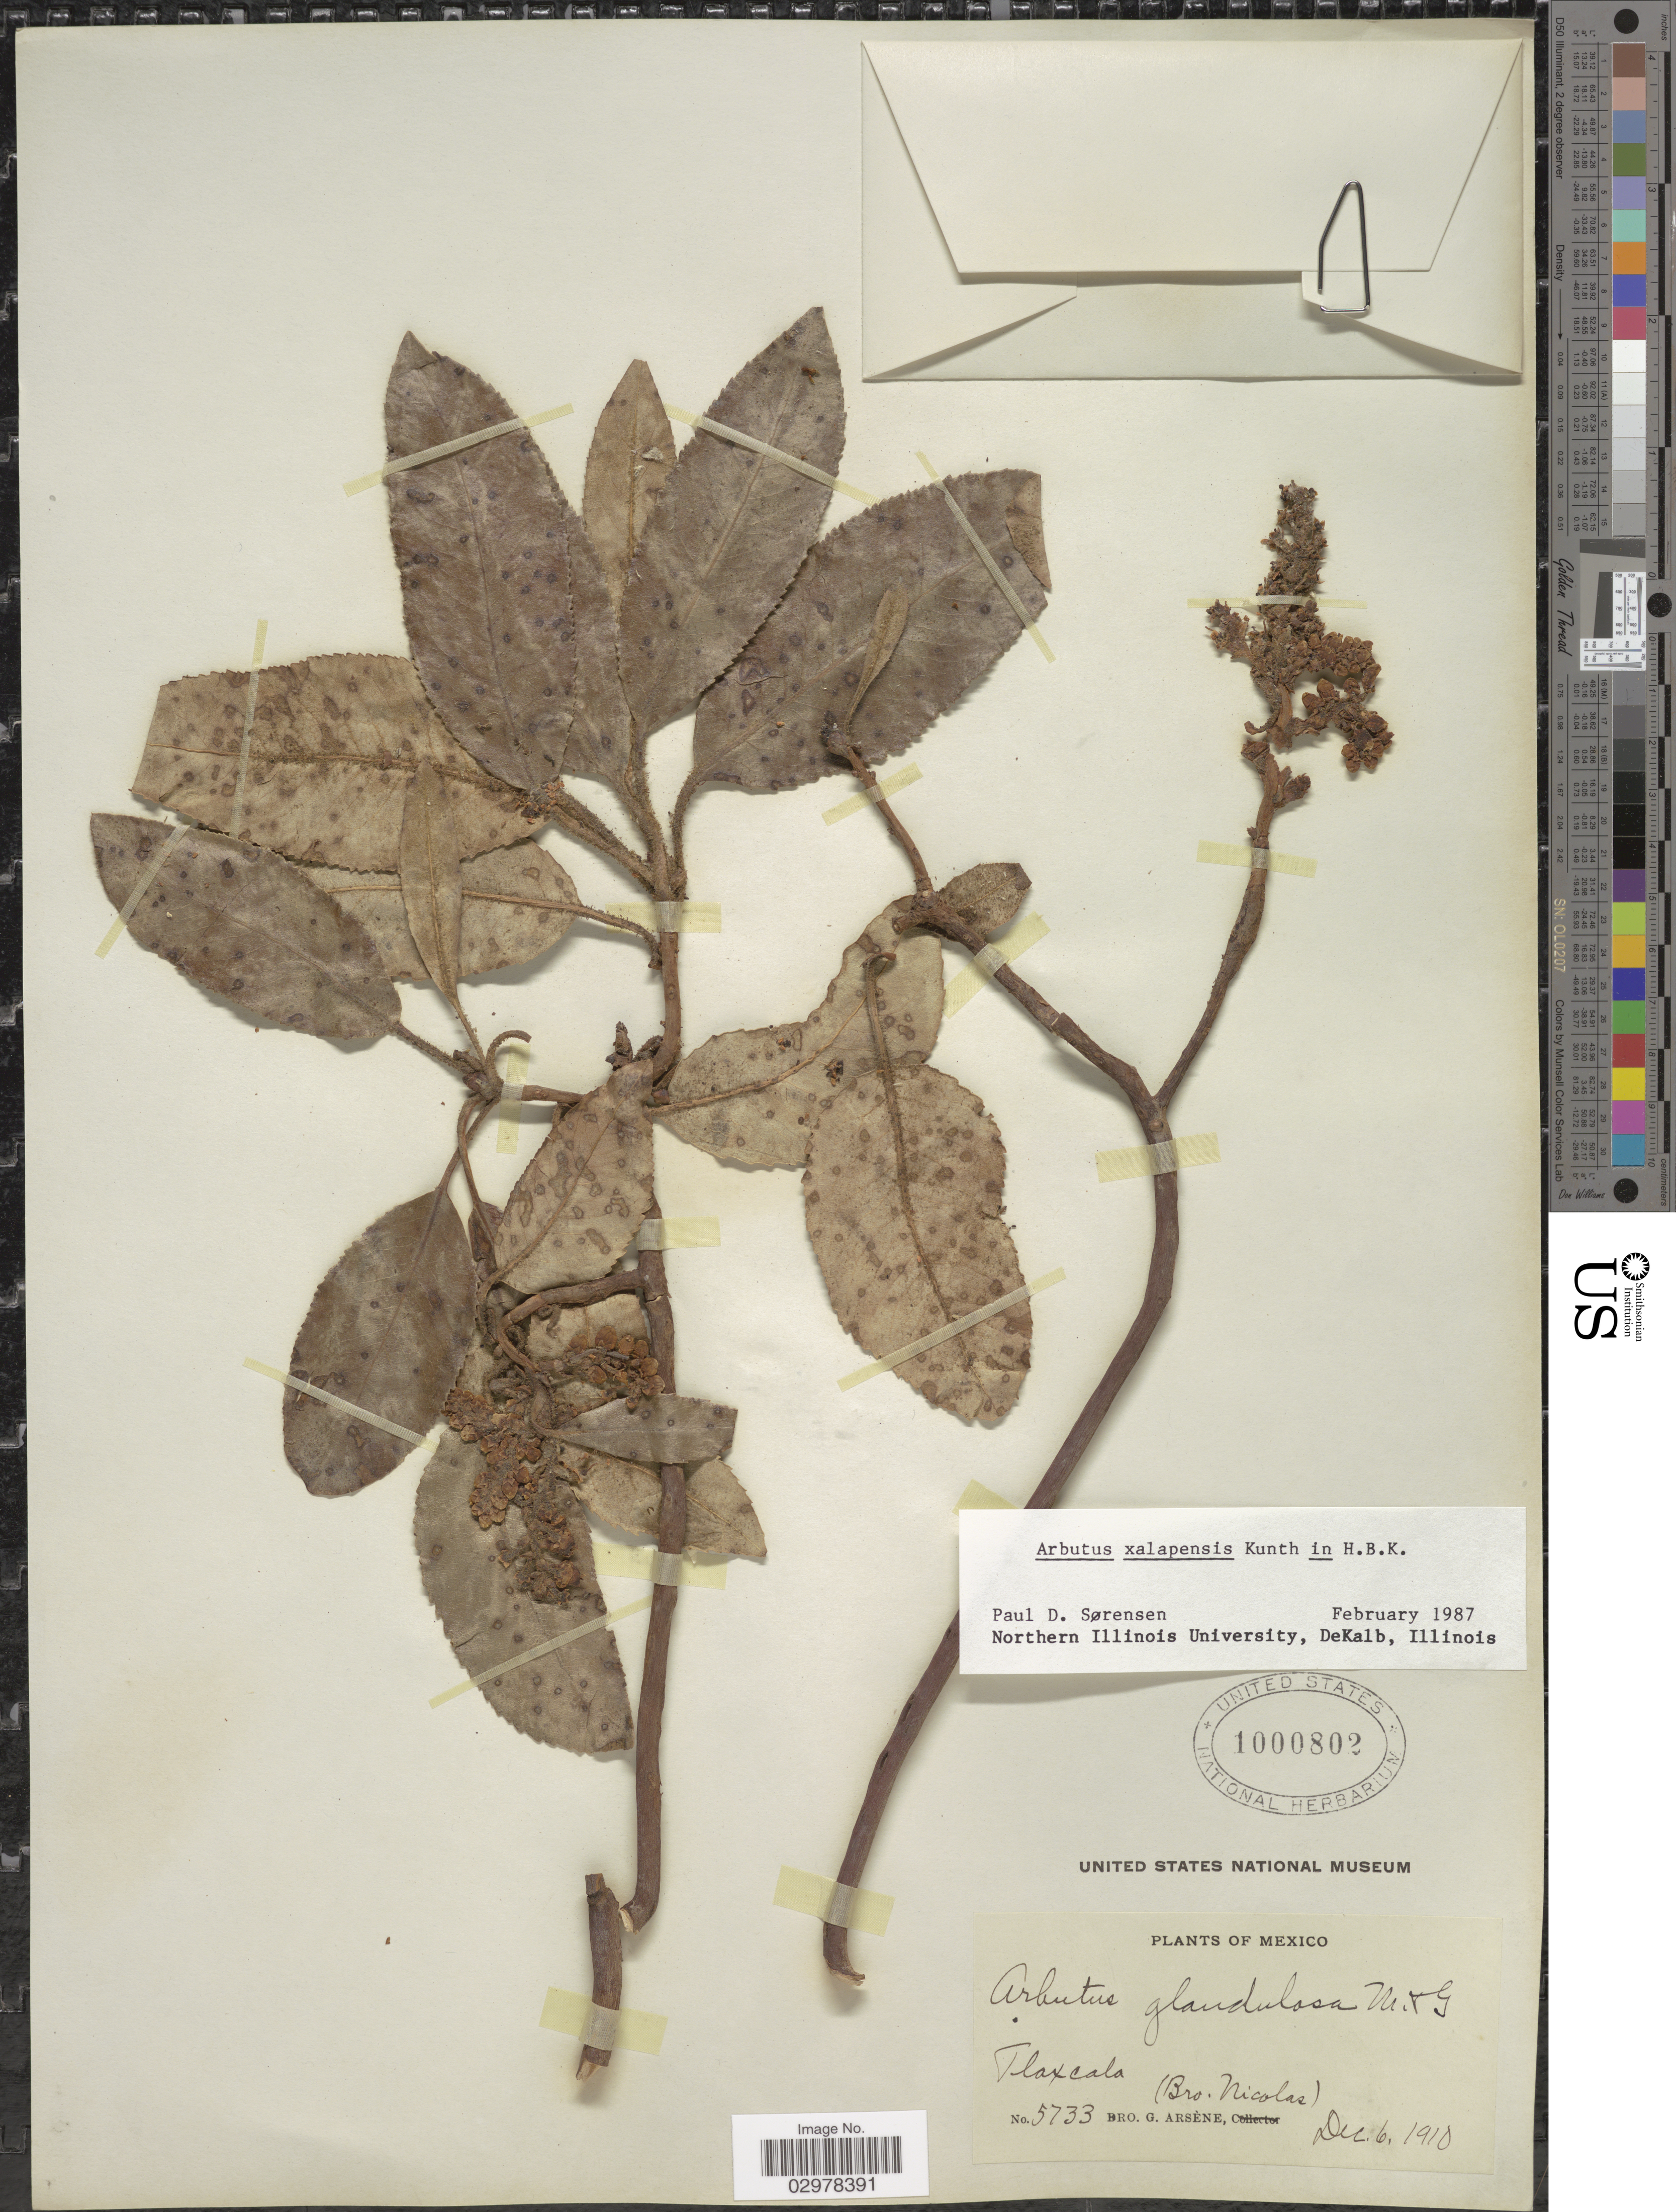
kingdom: Plantae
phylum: Tracheophyta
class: Magnoliopsida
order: Ericales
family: Ericaceae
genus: Arbutus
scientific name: Arbutus xalapensis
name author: Kunth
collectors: Bro. G. Arsène & Bro. Nicolas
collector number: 5733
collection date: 1910-12-06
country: Mexico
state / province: Tlaxcala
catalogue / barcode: US 1000802